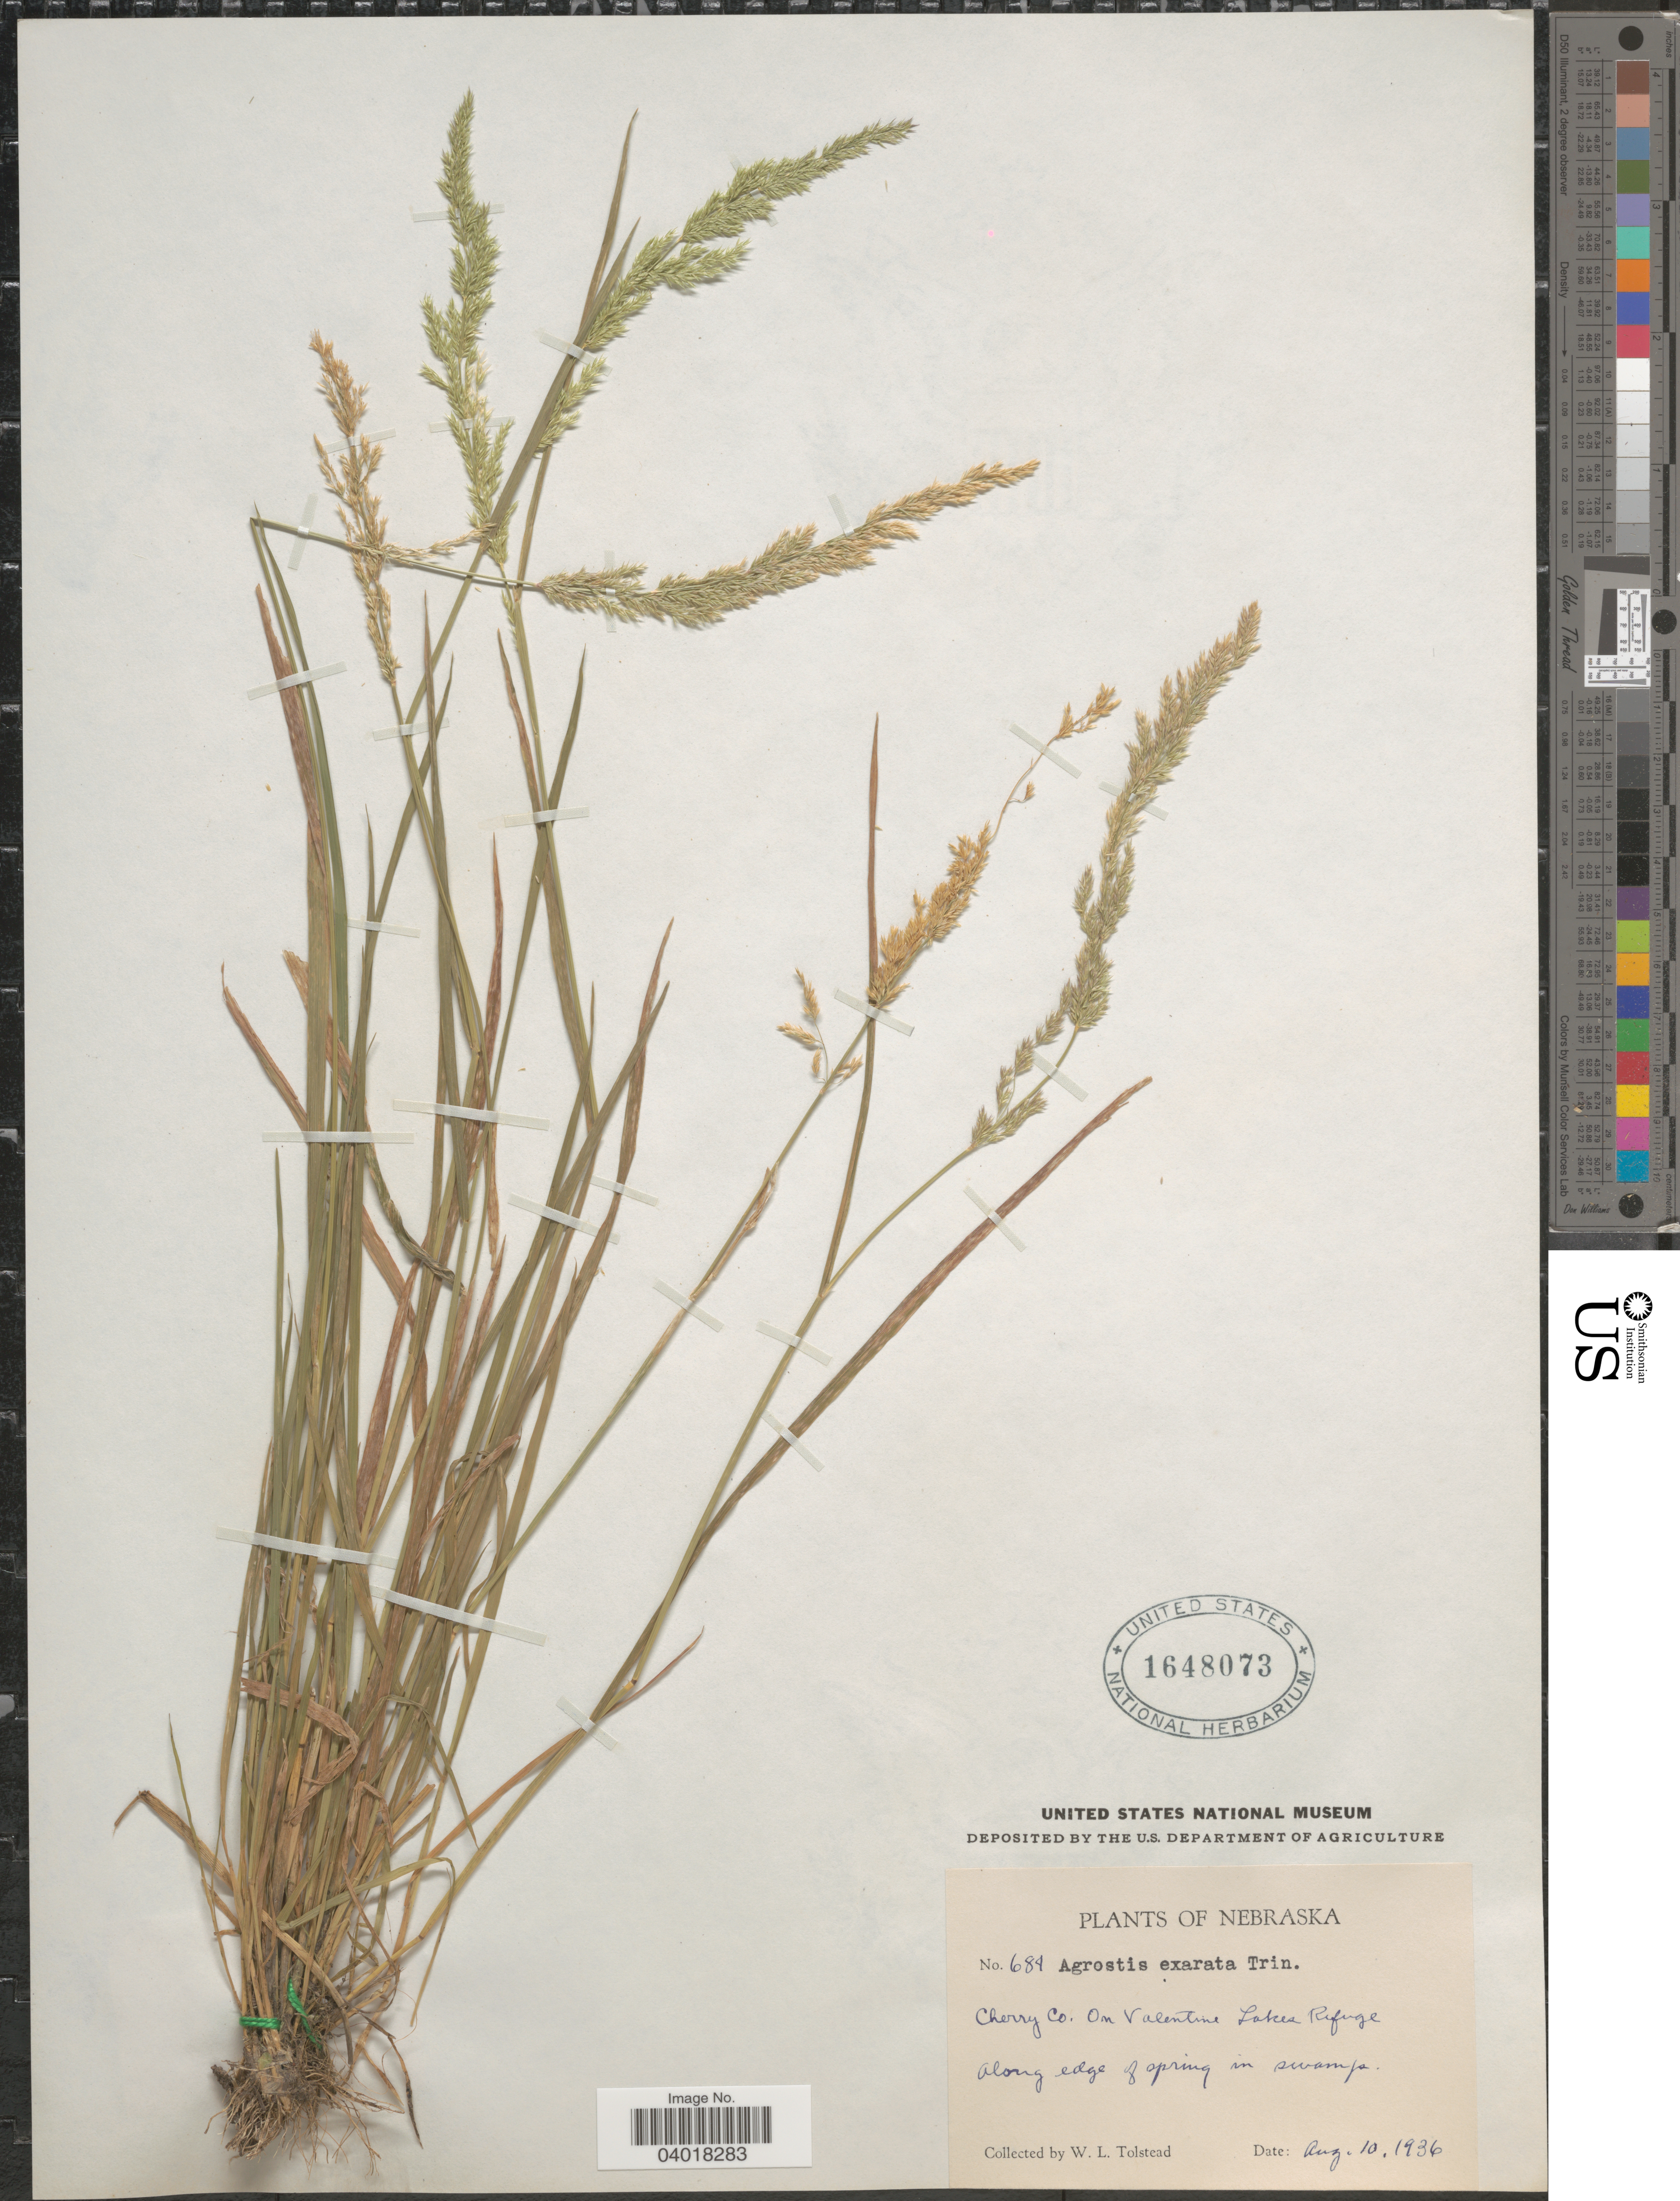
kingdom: Plantae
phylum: Tracheophyta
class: Liliopsida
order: Poales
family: Poaceae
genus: Agrostis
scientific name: Agrostis exarata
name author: Trin.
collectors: W. Tolstead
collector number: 684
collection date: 1936-08-10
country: United States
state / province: Nebraska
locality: Cherry Co. On Valentine Lakes Refuge. Along edge of spring in swamps.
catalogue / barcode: US 1648073